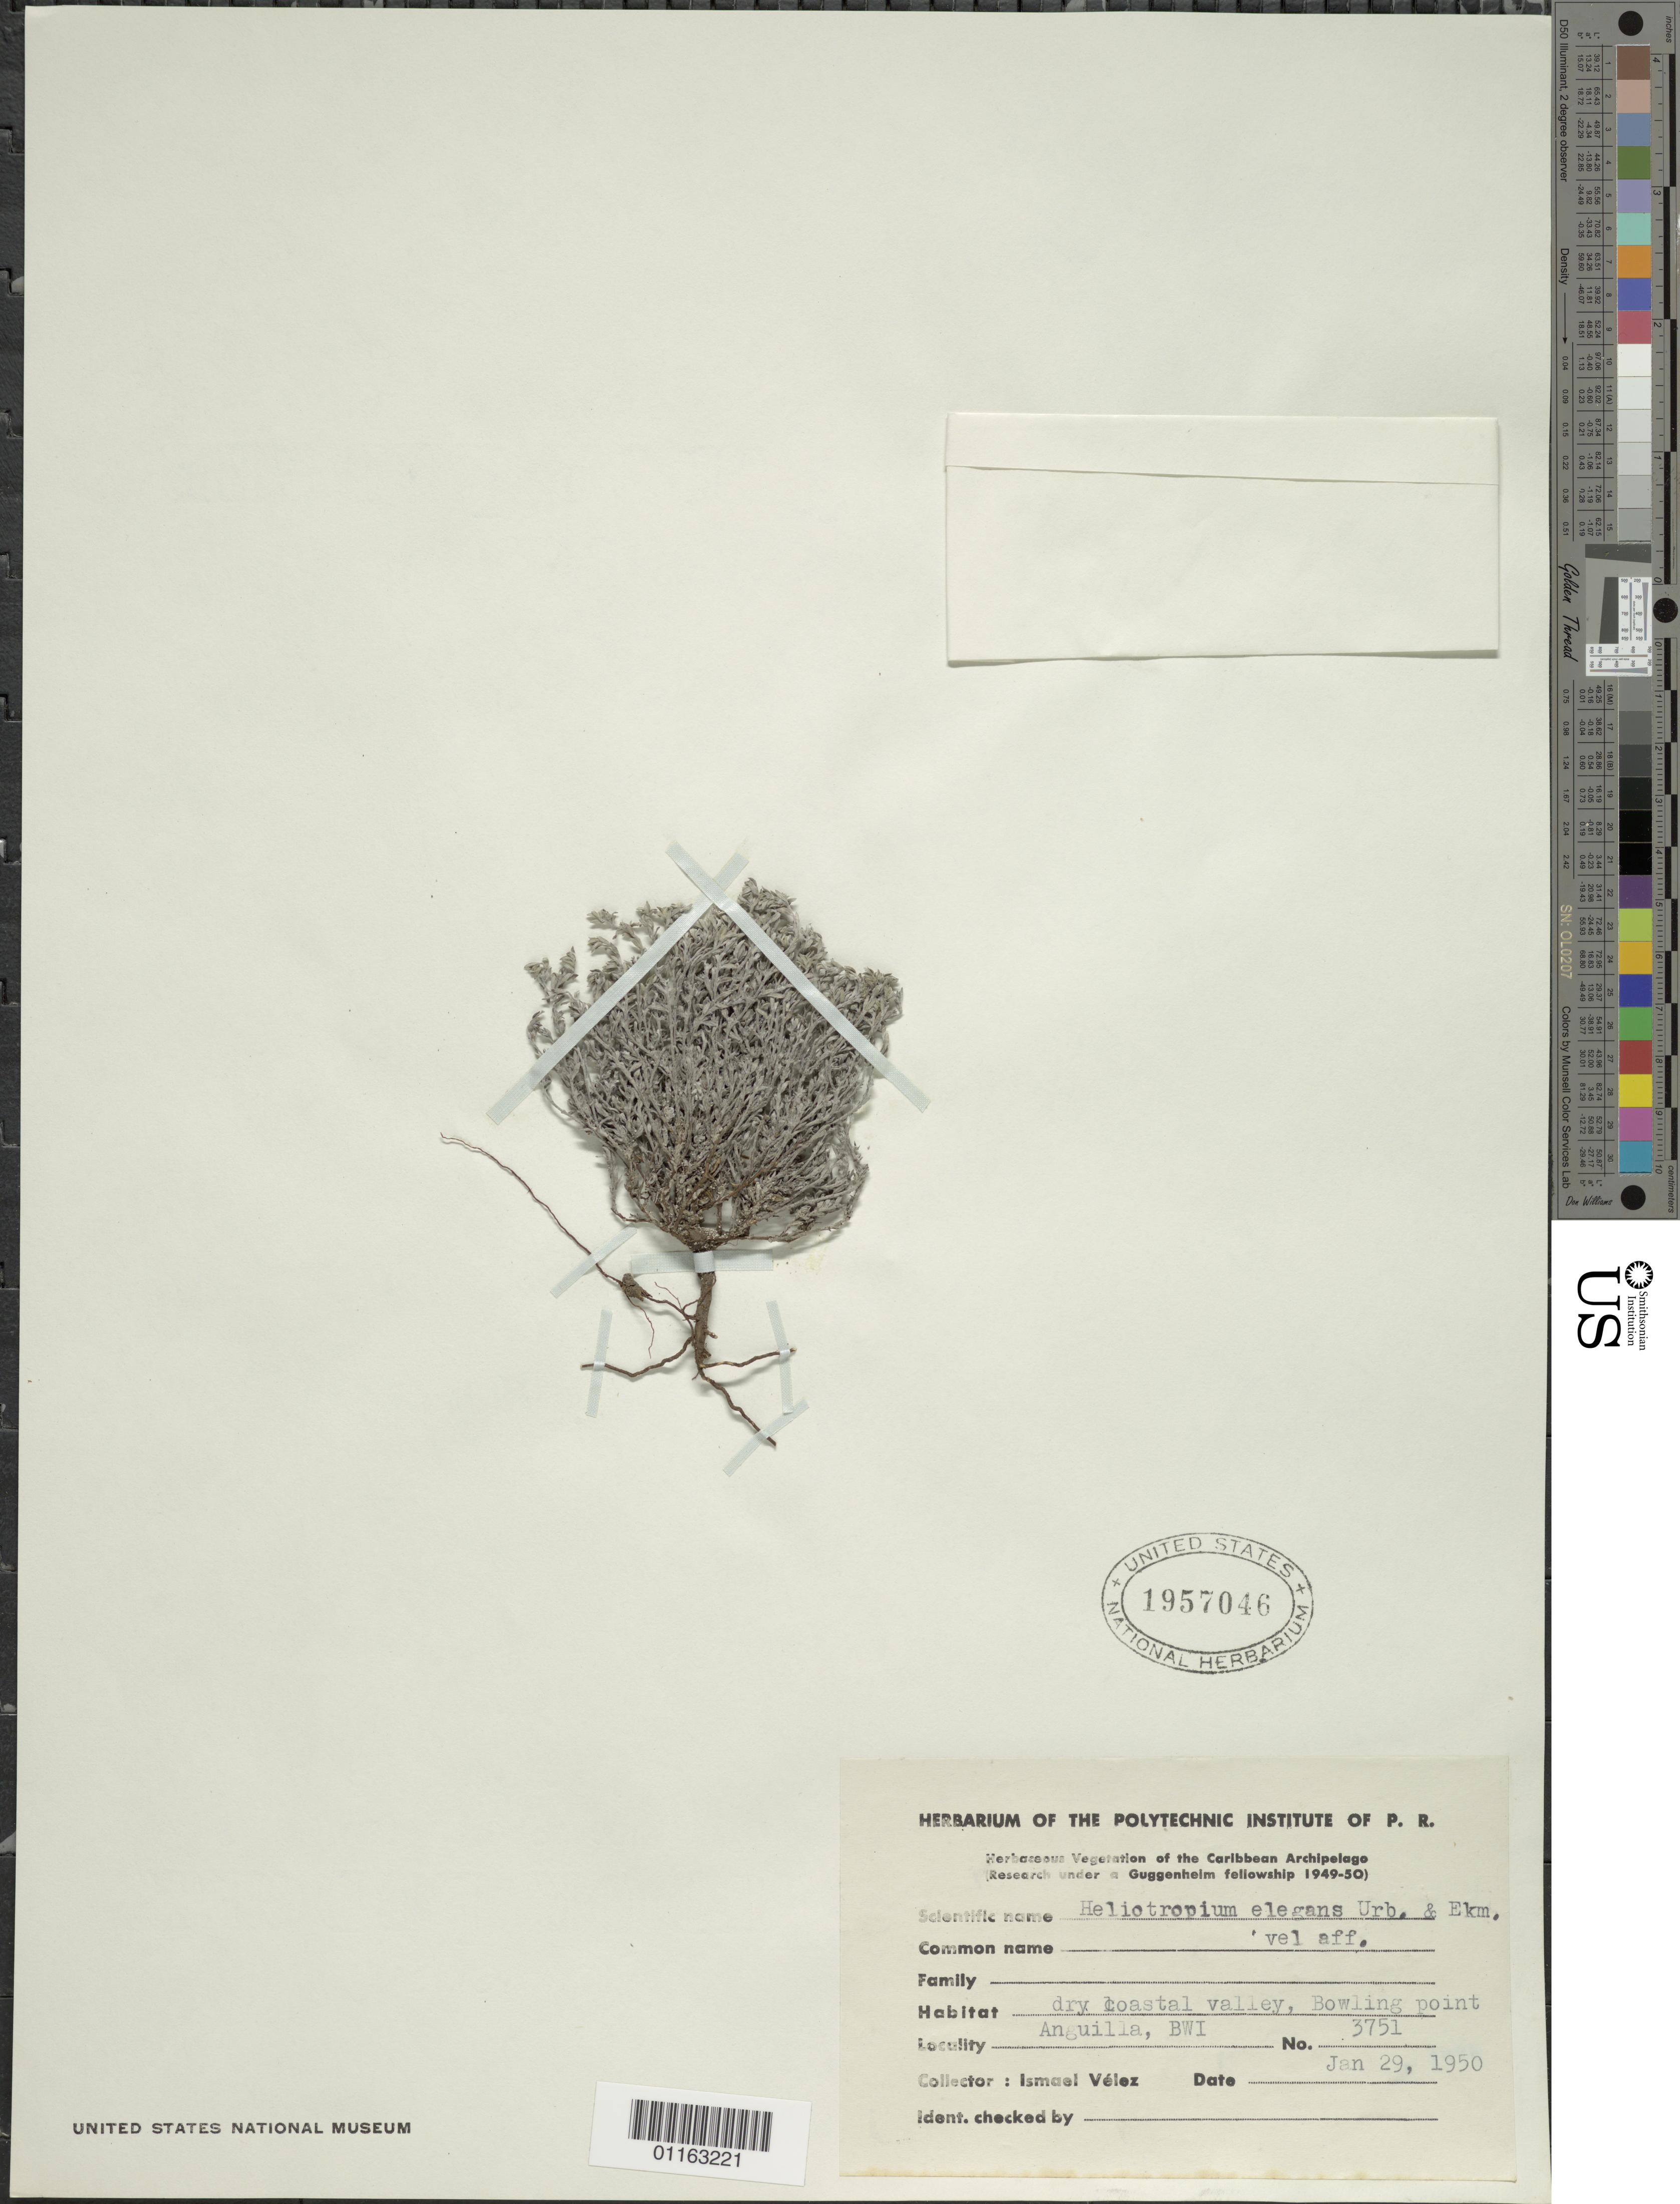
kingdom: Plantae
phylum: Tracheophyta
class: Magnoliopsida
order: Boraginales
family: Heliotropiaceae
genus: Heliotropium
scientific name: Heliotropium elegans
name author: Urb. & Ekman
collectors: I. Velez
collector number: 3751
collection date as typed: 29 Jan 1950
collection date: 1950-01-29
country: Anguilla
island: Anguilla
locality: dry coastal valley, Bowling point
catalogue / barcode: US 1957046